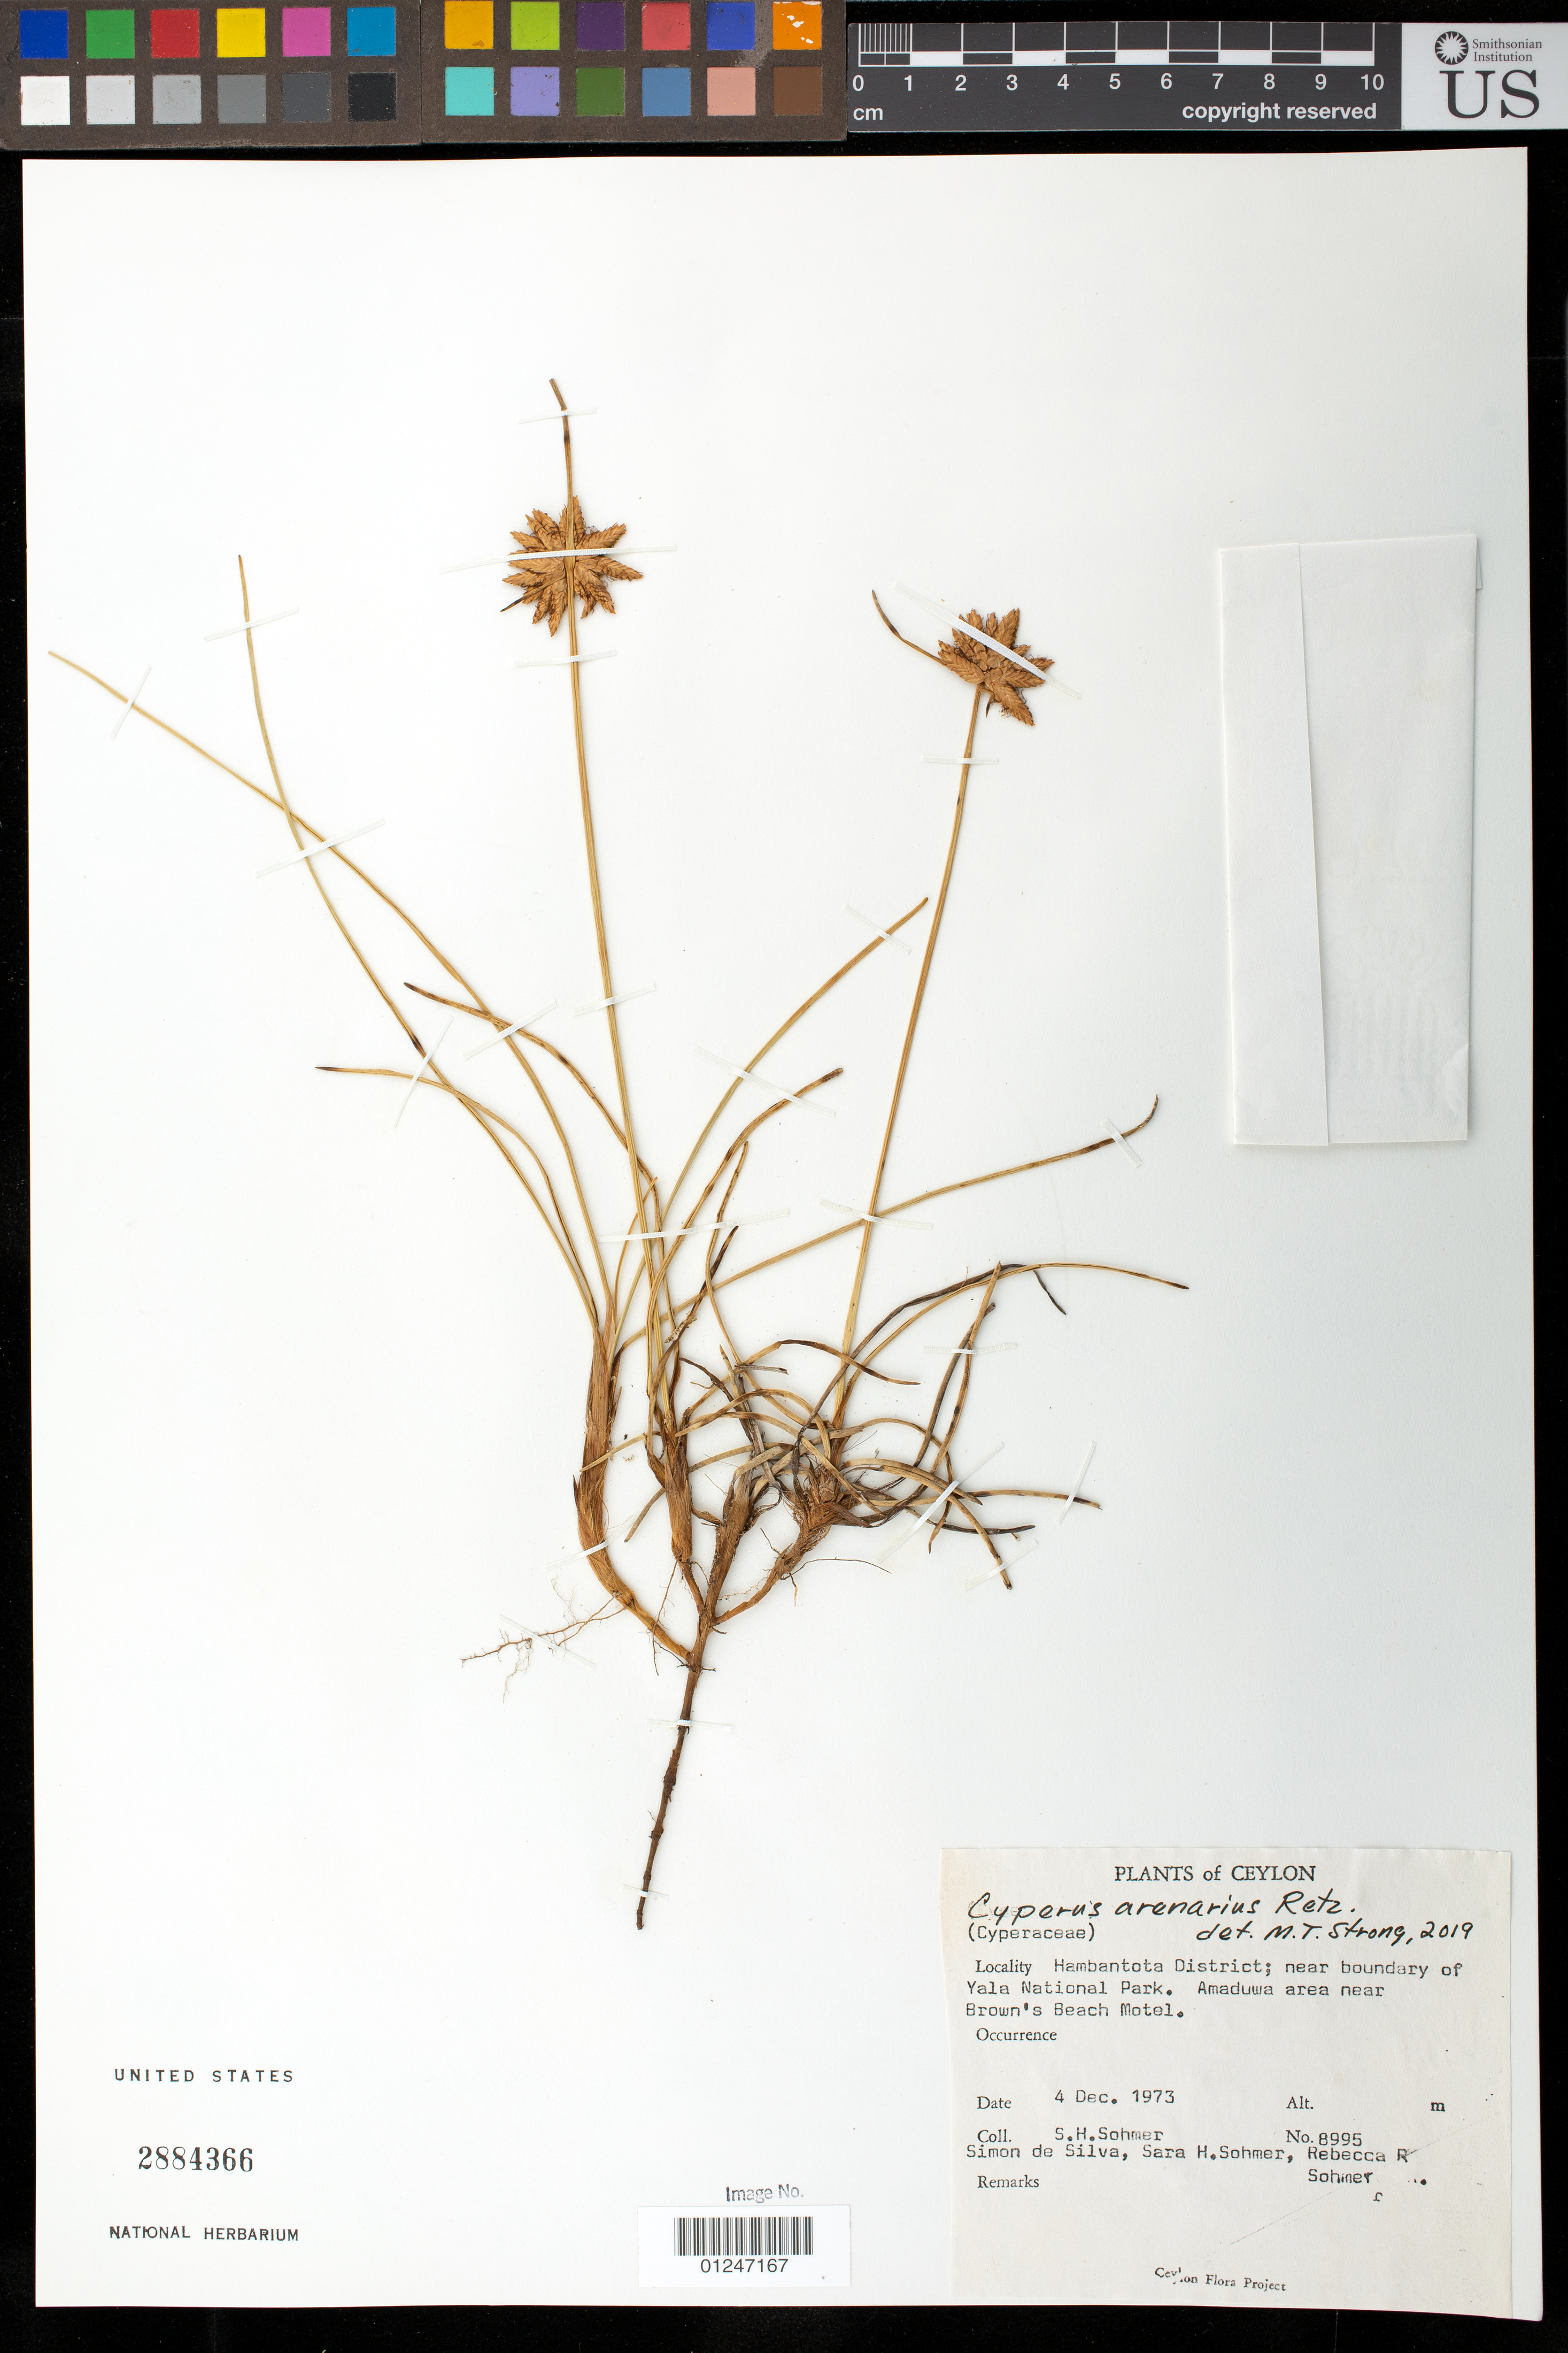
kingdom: Plantae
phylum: Tracheophyta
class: Liliopsida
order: Poales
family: Cyperaceae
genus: Cyperus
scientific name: Cyperus arenarius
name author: Retz.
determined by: Strong, Mark T., (BOT), Smithsonian Institution - National Museum of Natural History (UNITED STATES)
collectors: S. H. Sohmer, S. Silva, S. Sohmer & R. Sohmer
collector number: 8995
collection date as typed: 04 Dec 1973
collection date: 1973-12-04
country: Sri Lanka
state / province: Southern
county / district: Hambantota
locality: Ceylon, near boundary of Yala National Park, Awaduwa area near Brown's Beach Motel.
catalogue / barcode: US 2884366